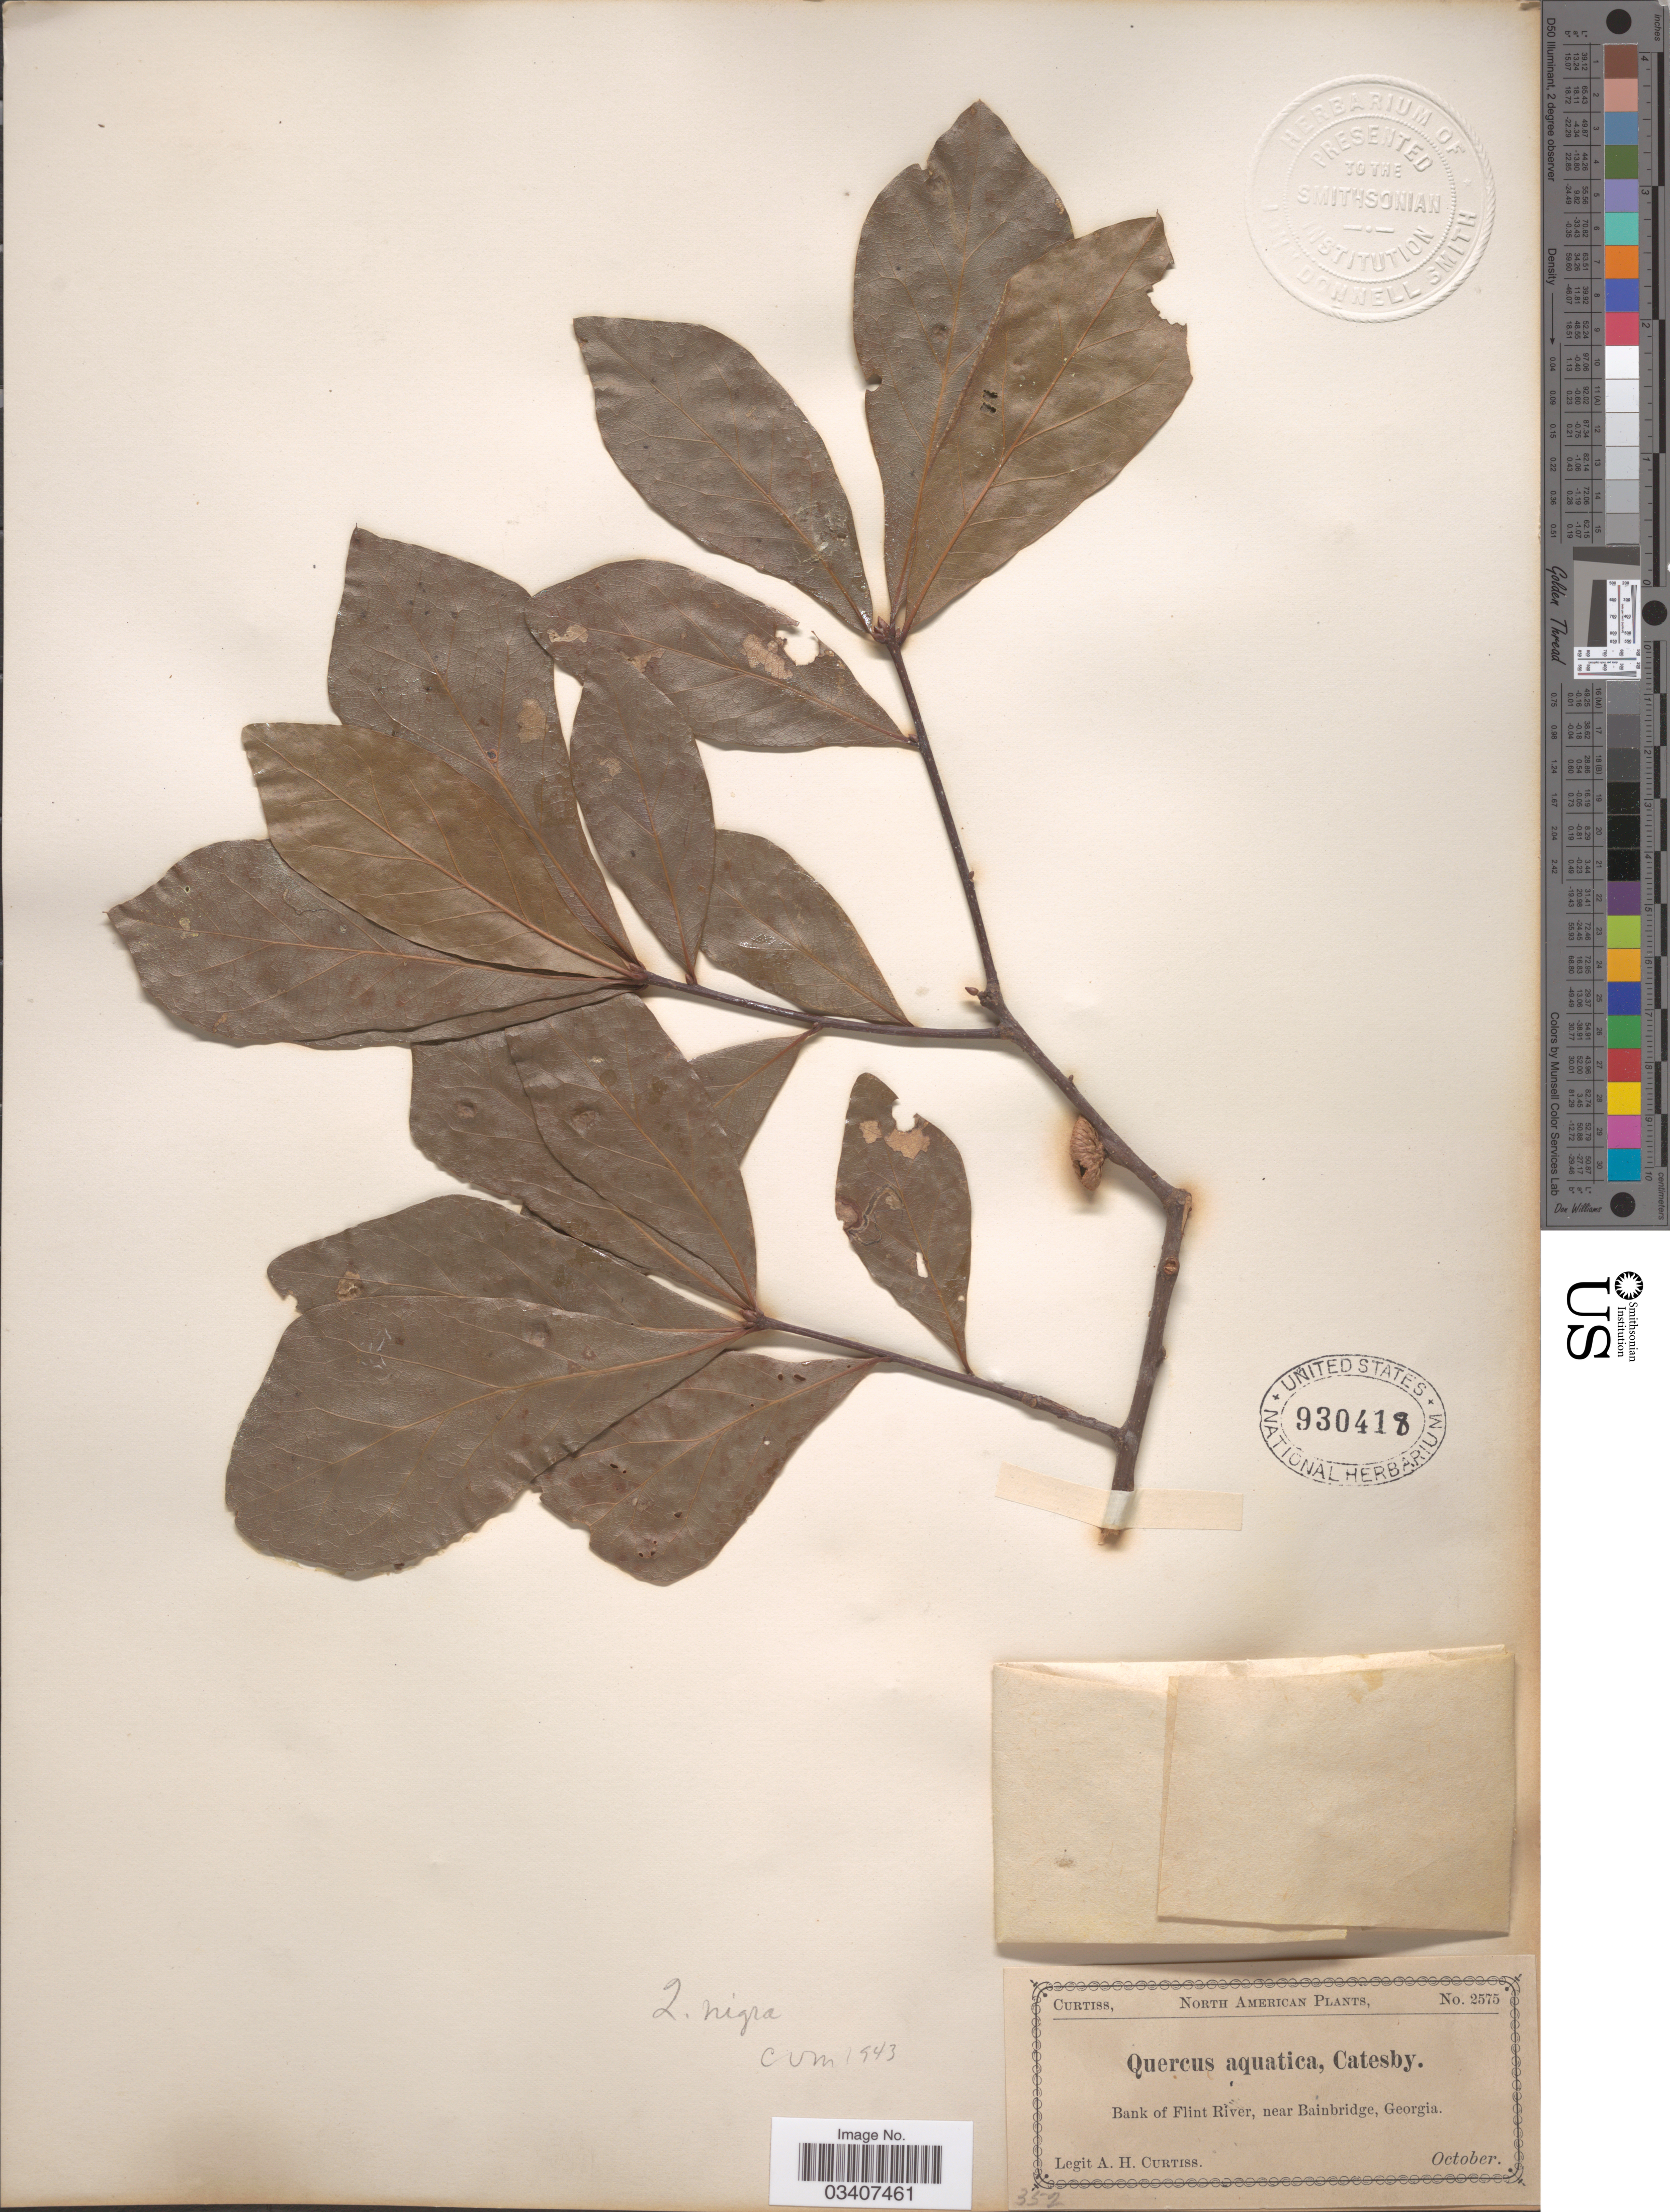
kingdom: Plantae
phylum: Tracheophyta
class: Magnoliopsida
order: Fagales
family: Fagaceae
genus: Quercus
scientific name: Quercus myrtifolia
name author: Willd.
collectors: A. H. Curtiss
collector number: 2575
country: United States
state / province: Georgia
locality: Bank of Flint River, near Bainbridge.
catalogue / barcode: US 930418